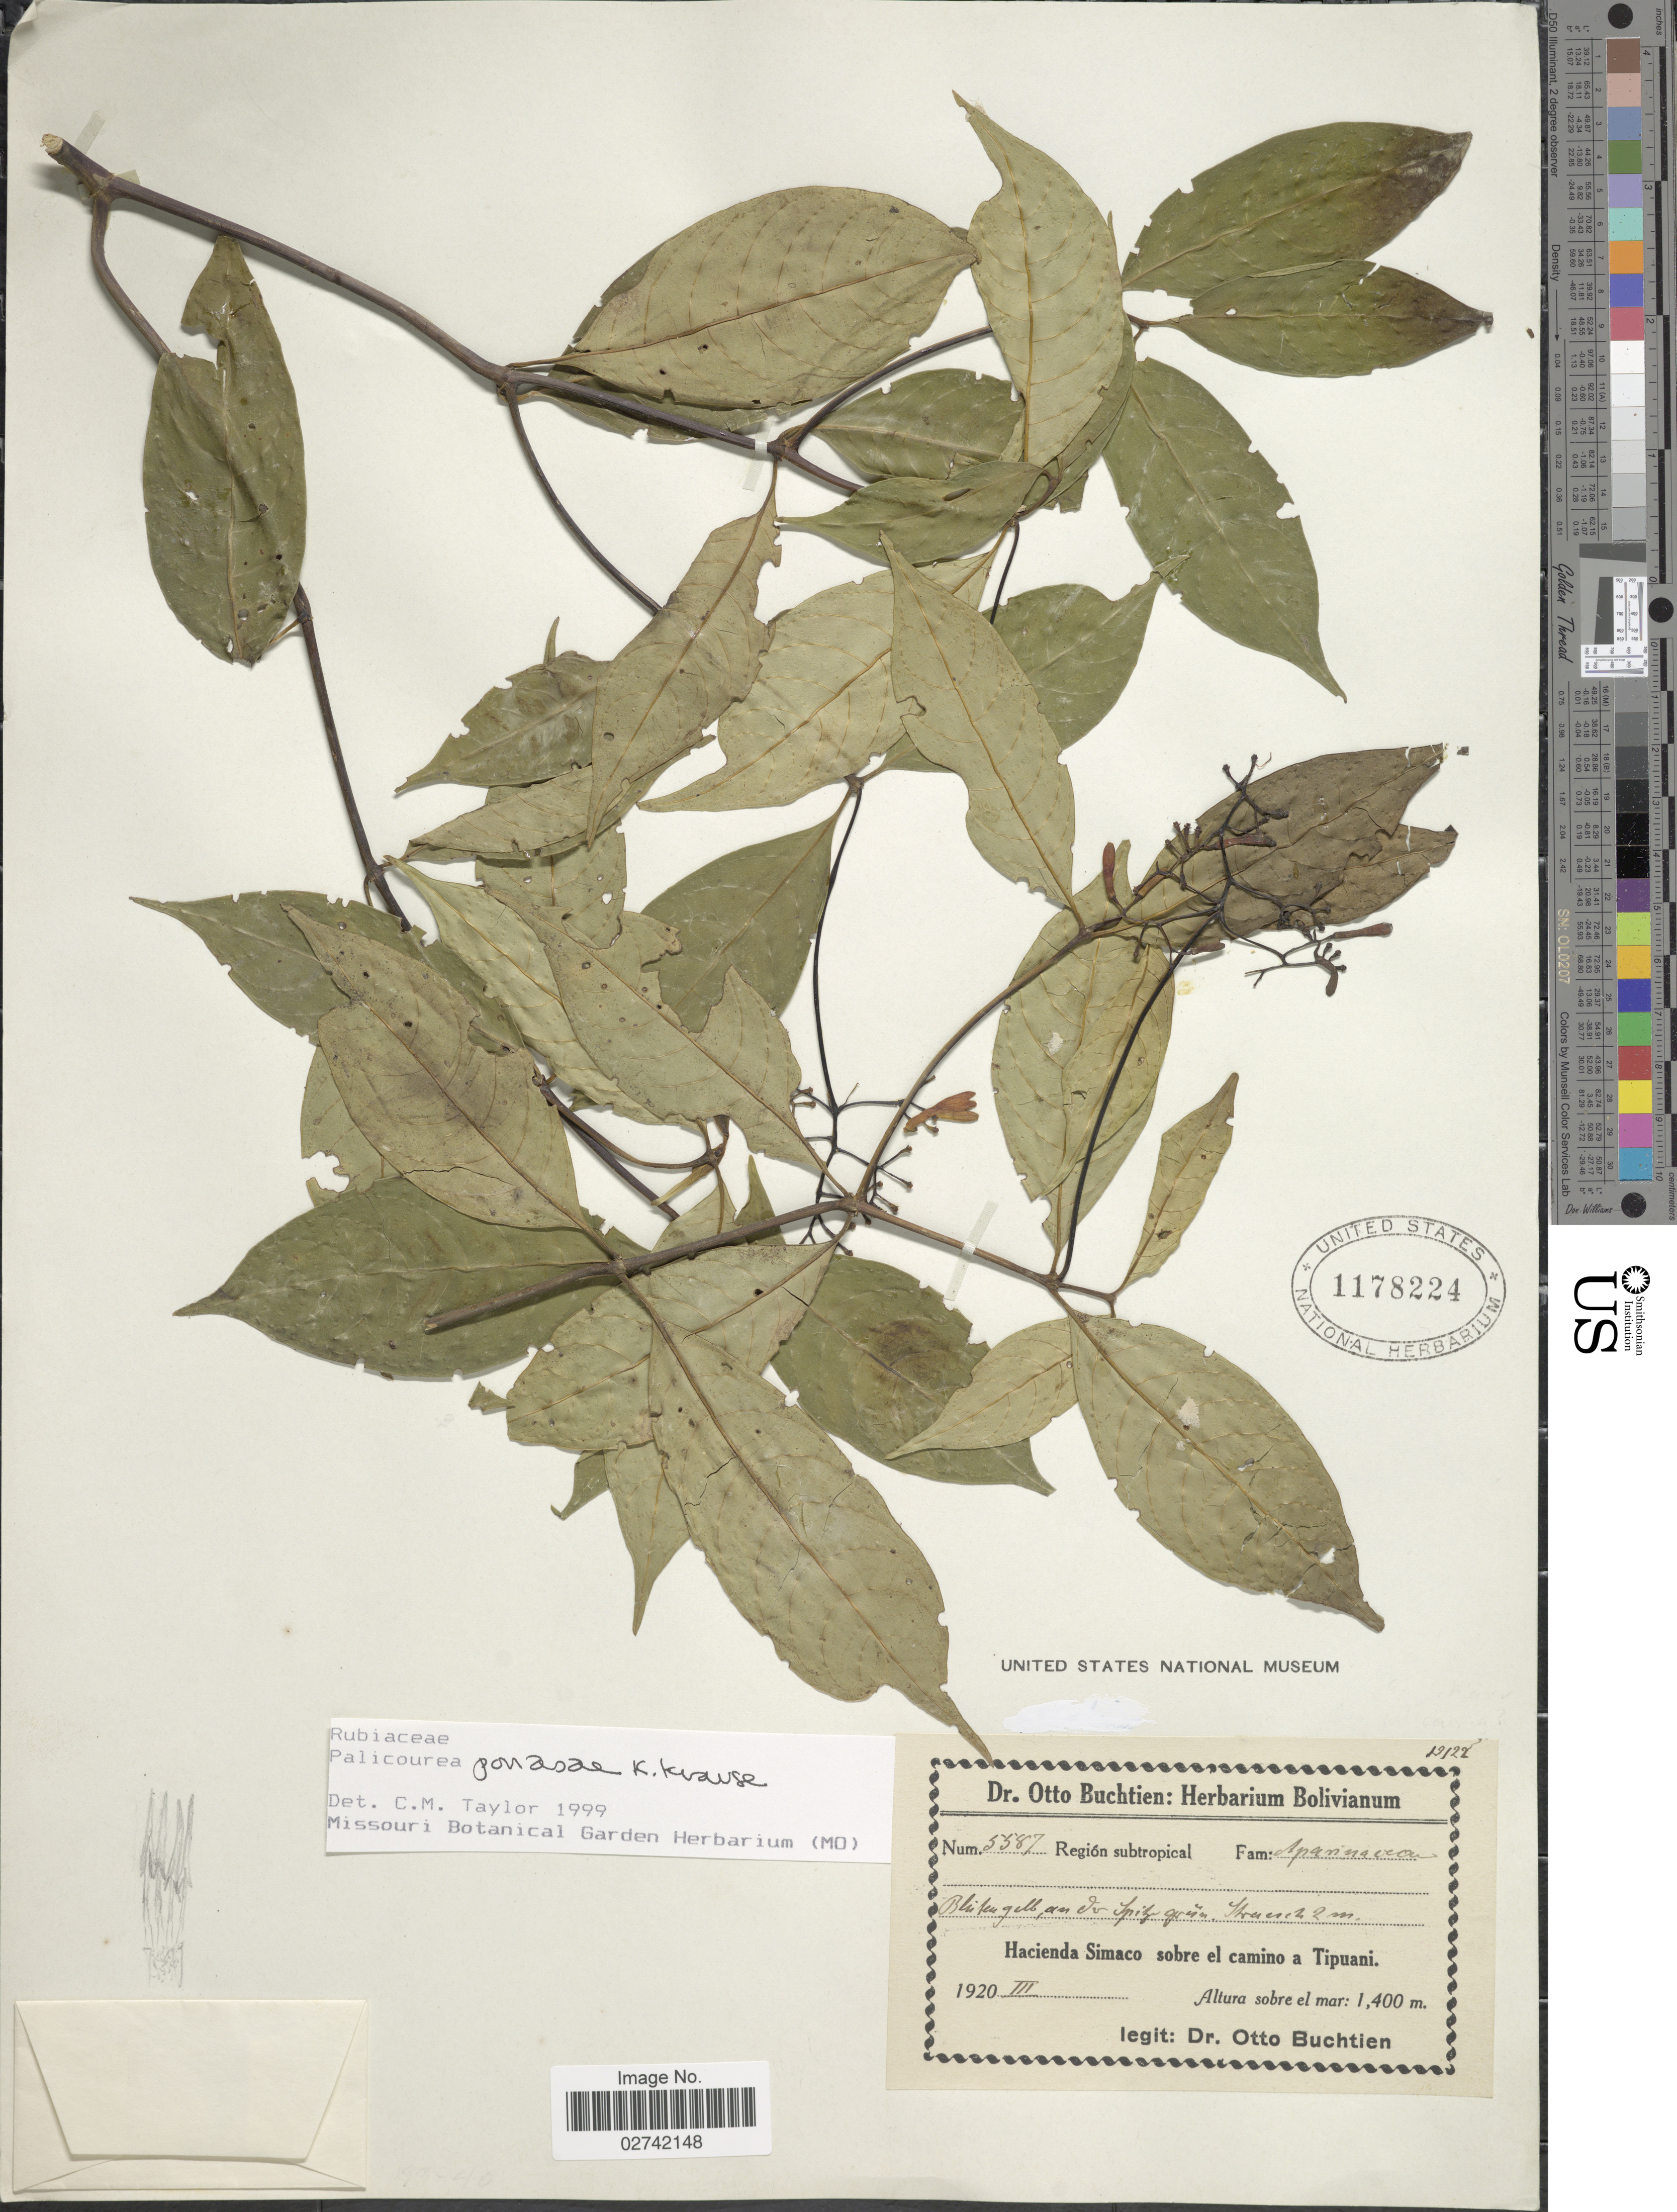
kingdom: Plantae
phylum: Tracheophyta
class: Magnoliopsida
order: Gentianales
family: Rubiaceae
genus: Palicourea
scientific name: Palicourea ponasae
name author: K. Krause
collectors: O. Buchtien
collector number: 5587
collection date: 1920-03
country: Bolivia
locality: Hacienda Simaco sobre el camino a Tipuani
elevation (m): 1400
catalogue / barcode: US 1178224